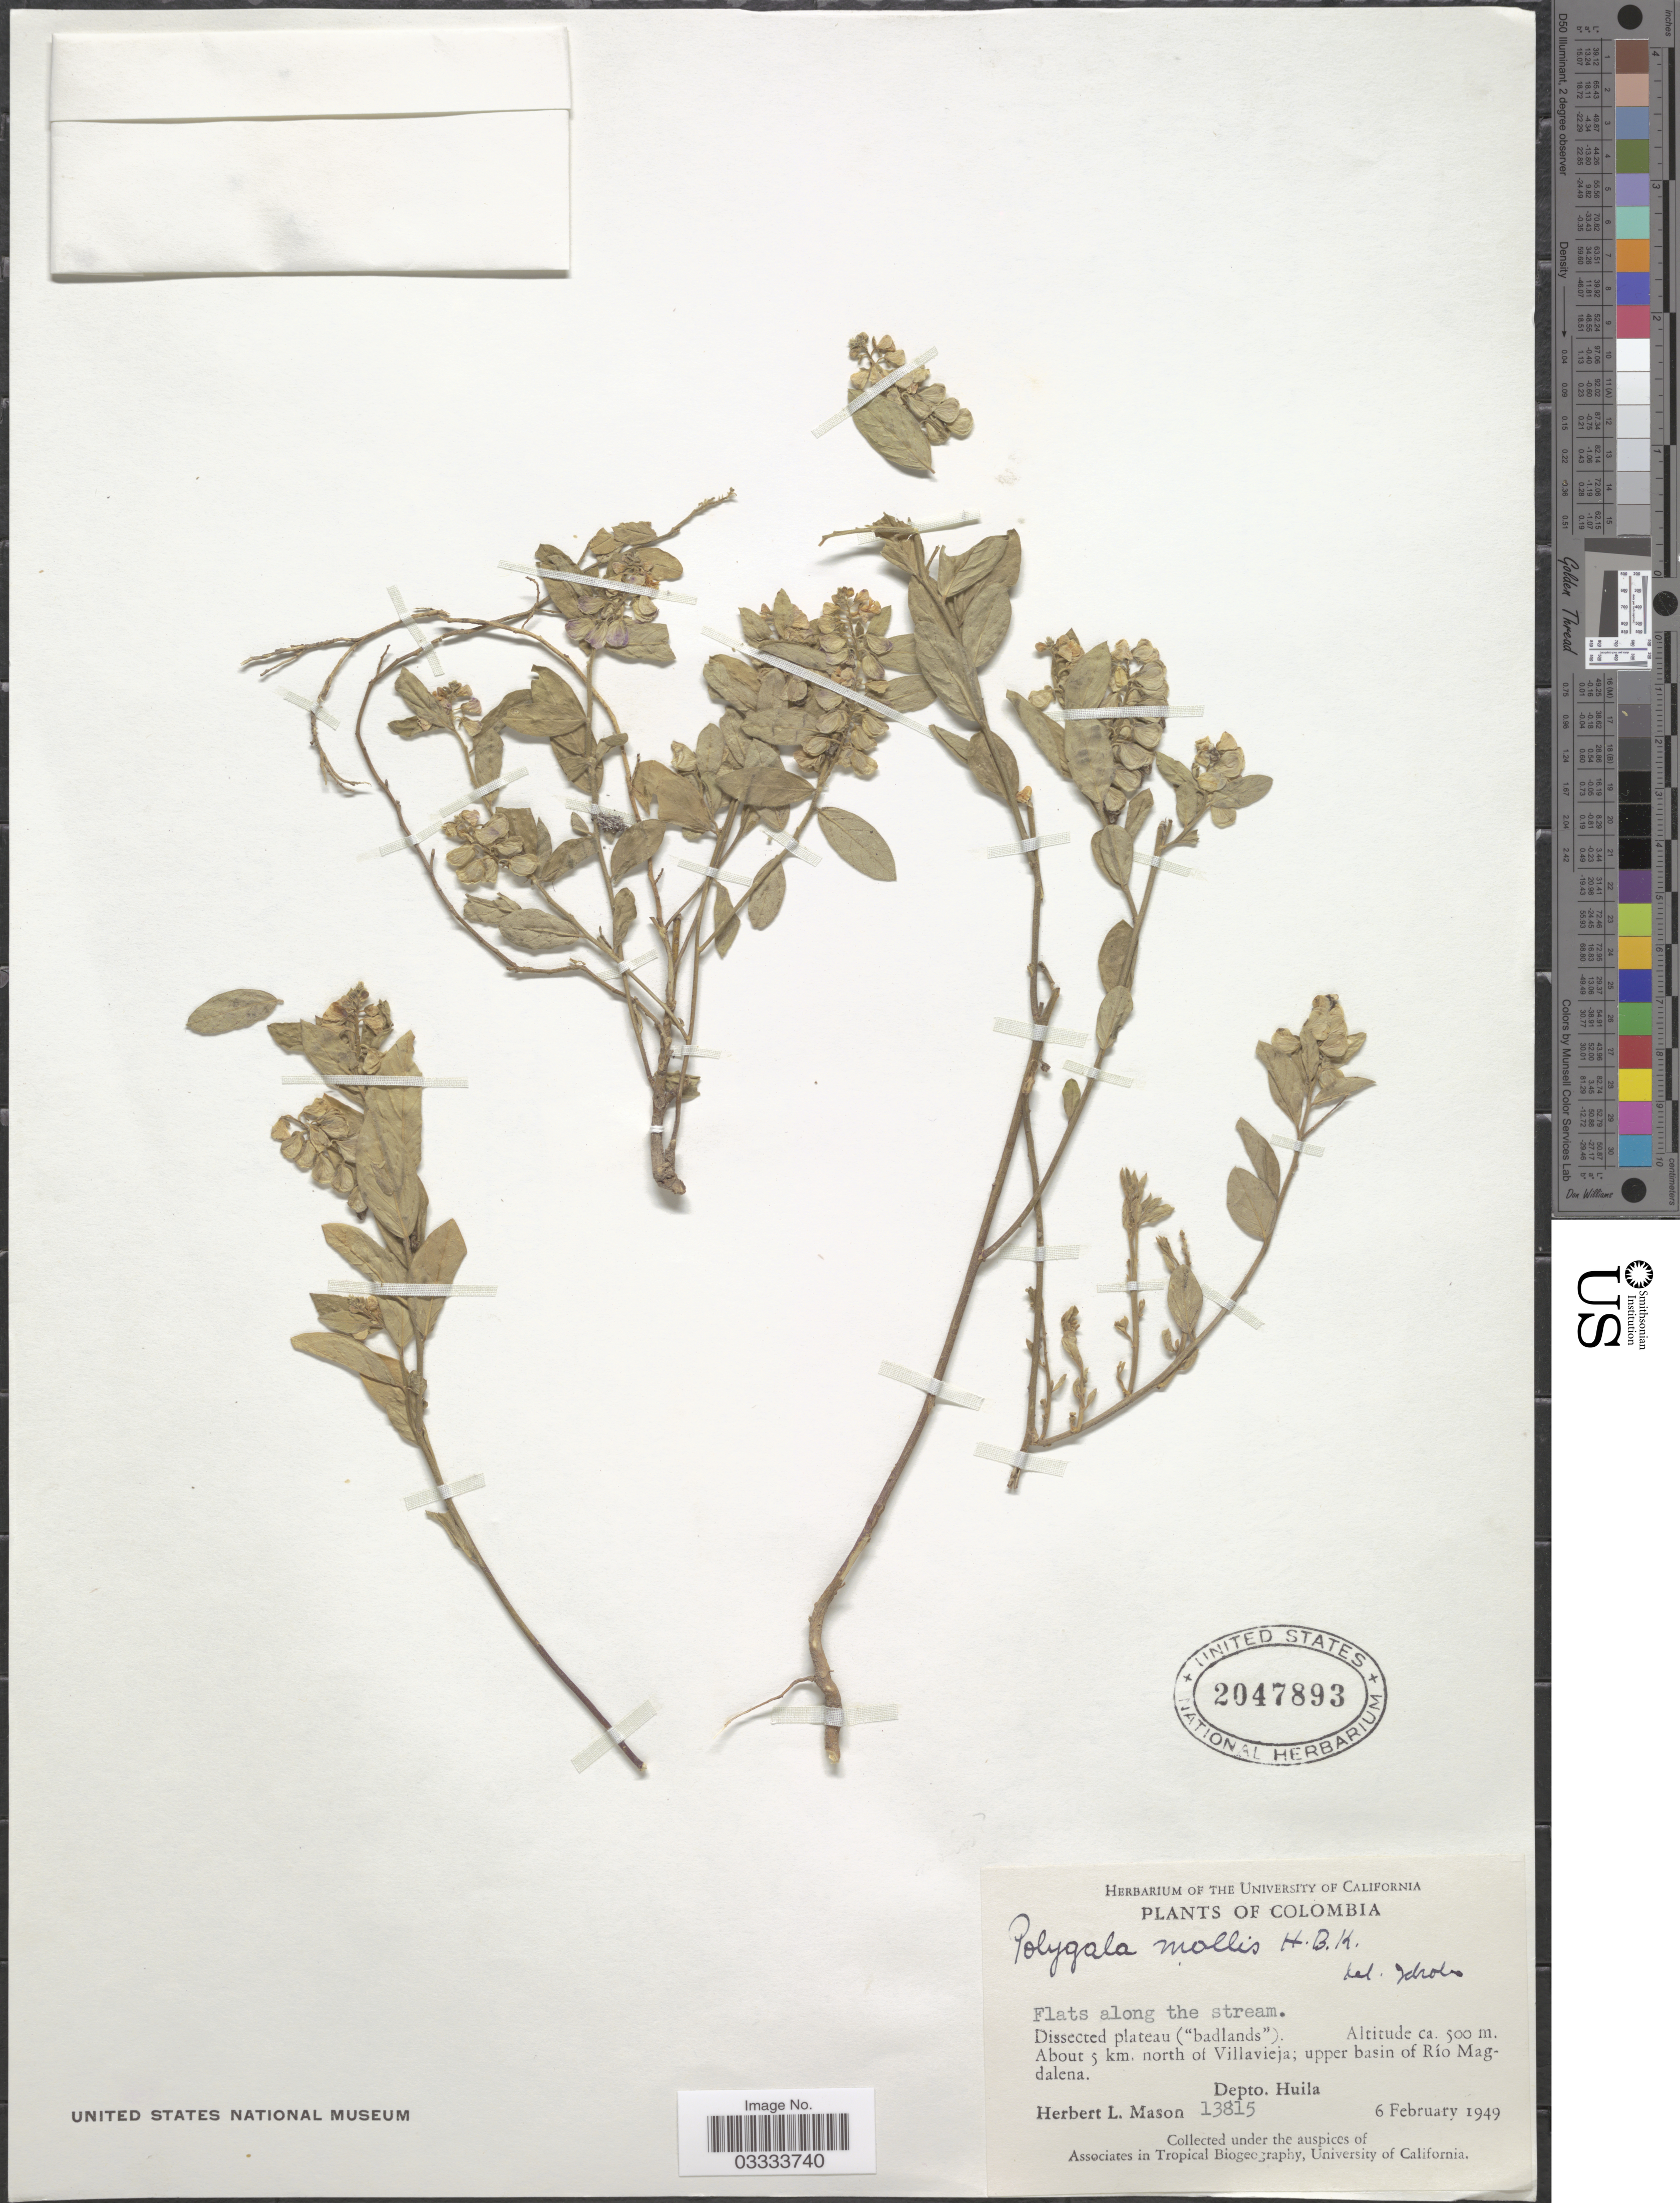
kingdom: Plantae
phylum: Tracheophyta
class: Magnoliopsida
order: Fabales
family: Polygalaceae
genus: Polygala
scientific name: Polygala mollis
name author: Kunth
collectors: H. L. Mason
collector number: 13815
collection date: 1949-02-06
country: Colombia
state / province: Huila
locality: About 5 km. north of Villavieja; upper basin of Río Magdalena. Depto. Huila.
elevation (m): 500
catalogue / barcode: US 2047893